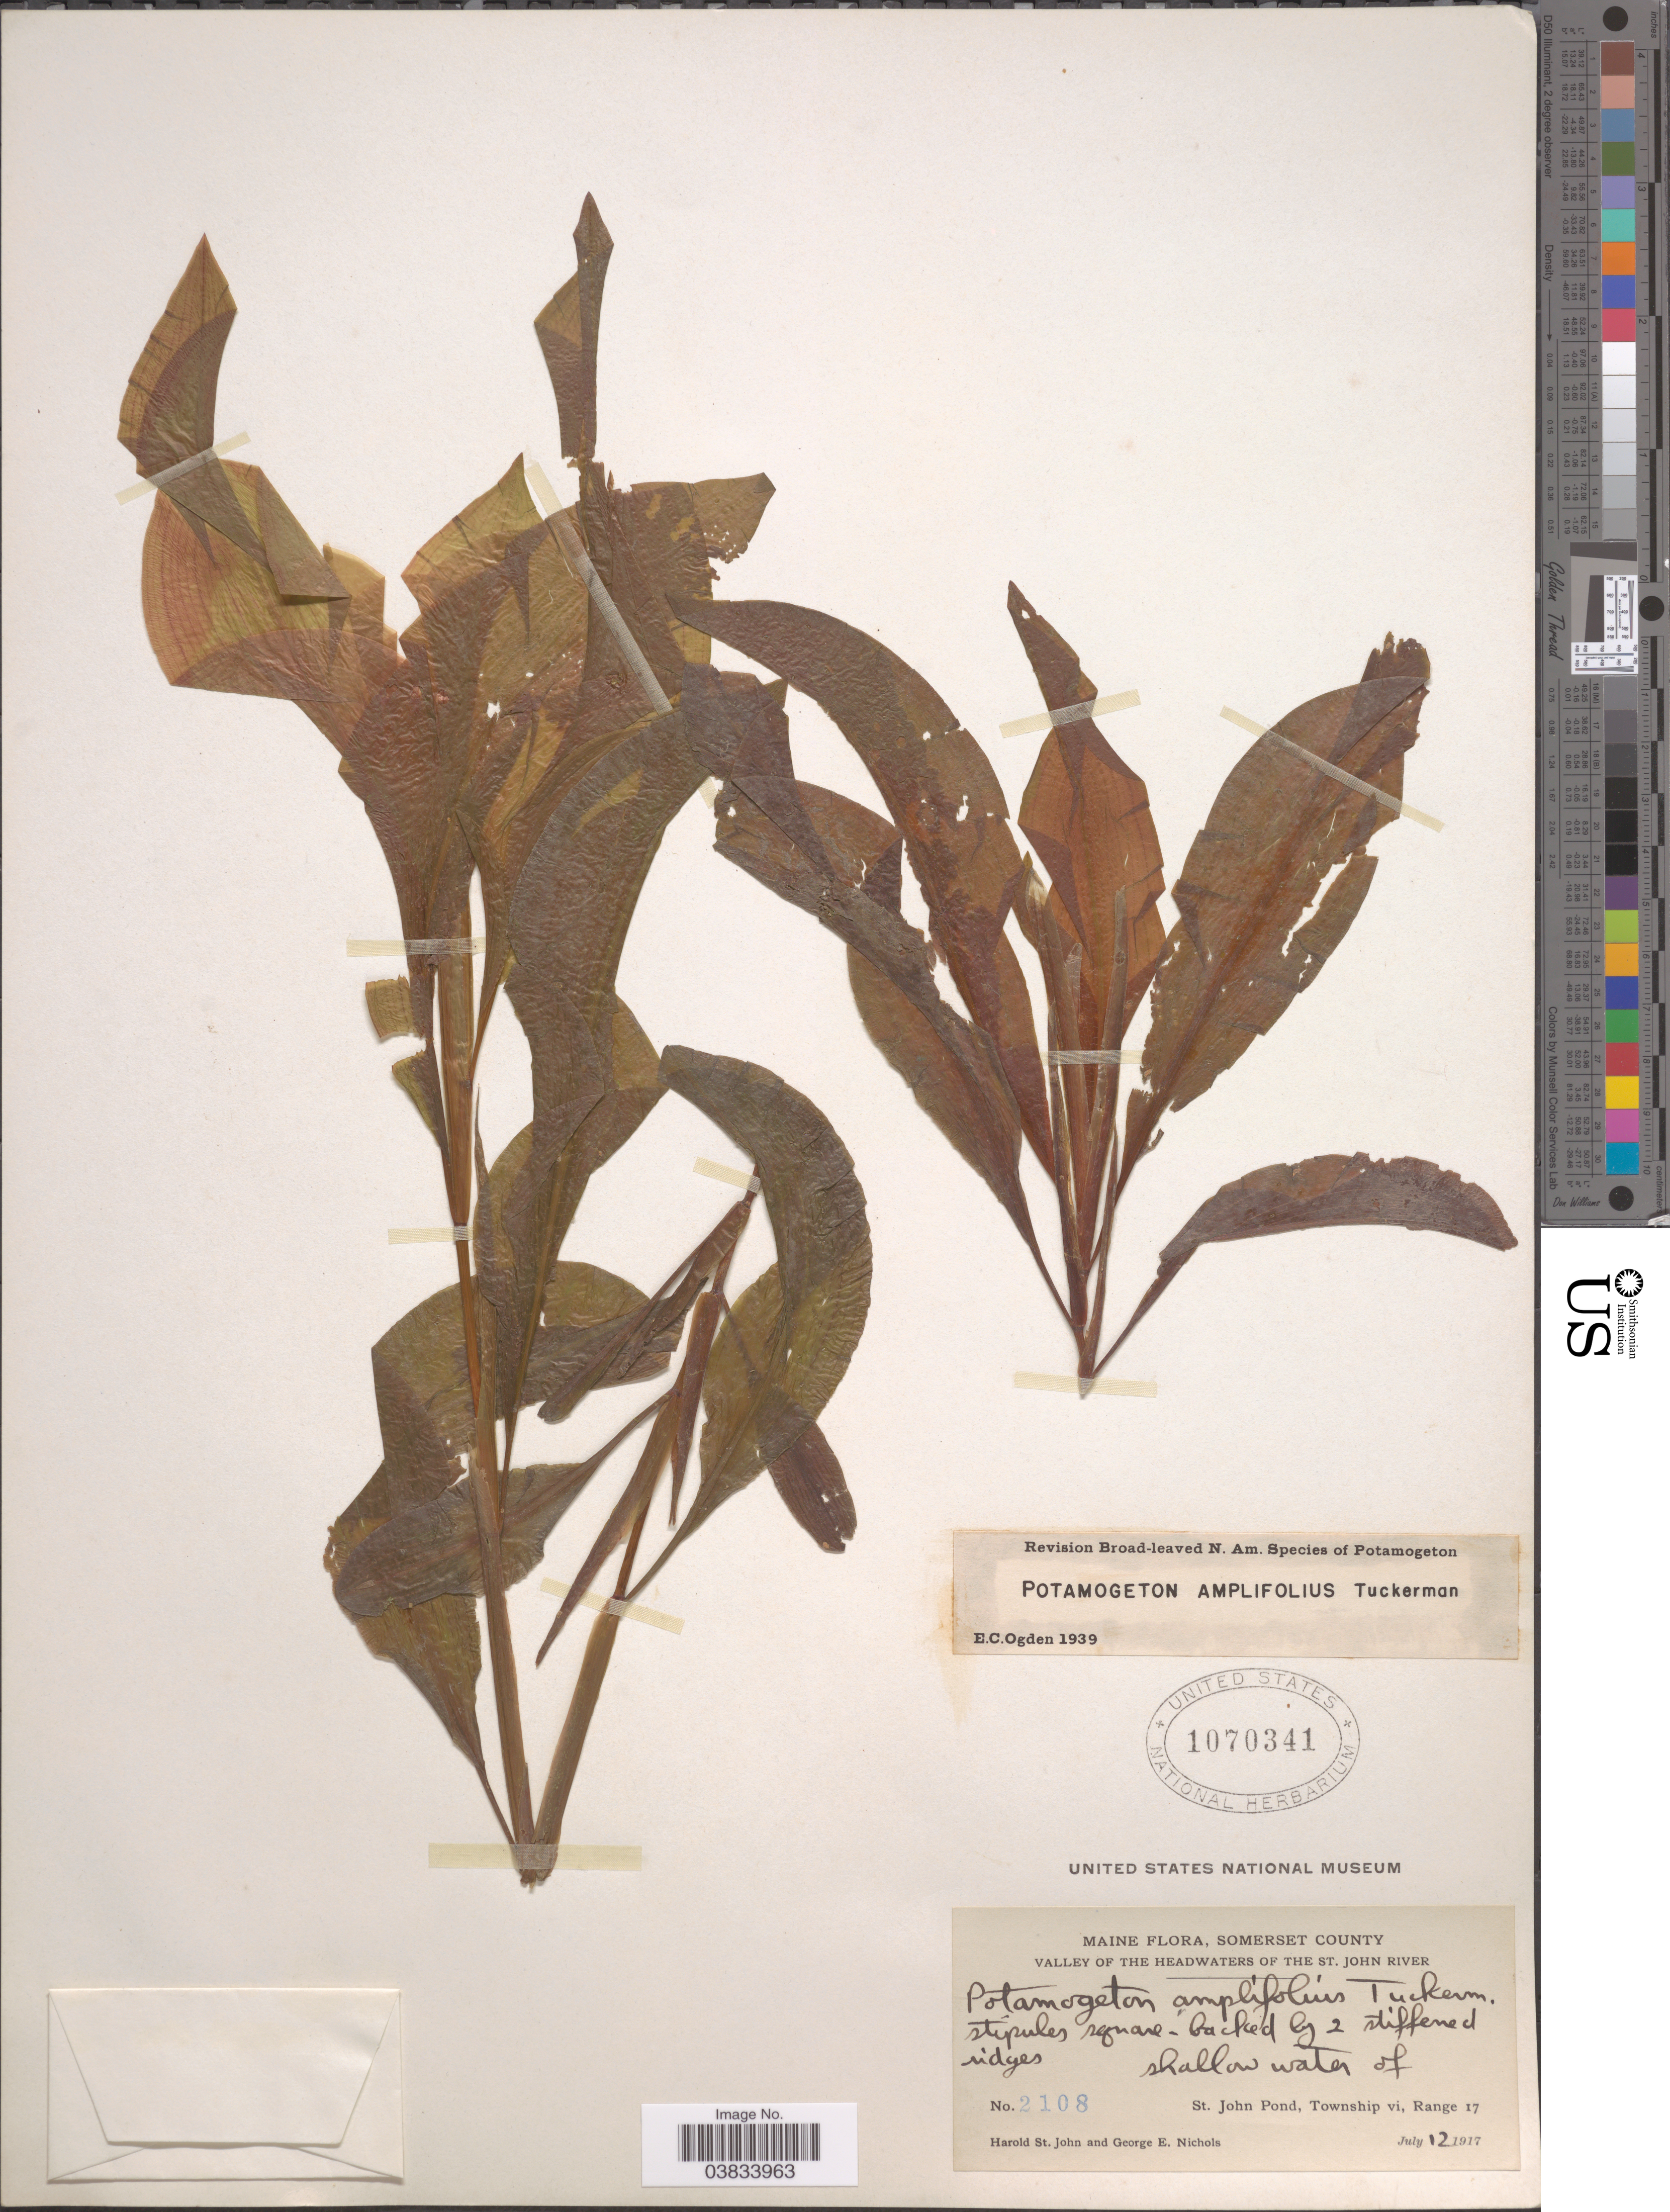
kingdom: Plantae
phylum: Tracheophyta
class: Liliopsida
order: Alismatales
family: Potamogetonaceae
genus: Potamogeton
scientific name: Potamogeton amplifolius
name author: Tuckerm.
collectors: H. St. John & G. E. Nichols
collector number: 2108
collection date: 1917-07-12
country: United States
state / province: Maine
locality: Somerset County. Valley of the Headwaters of the St. John River. Shallow water of St. John Pond, Township vi, Range 17.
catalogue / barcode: US 1070341